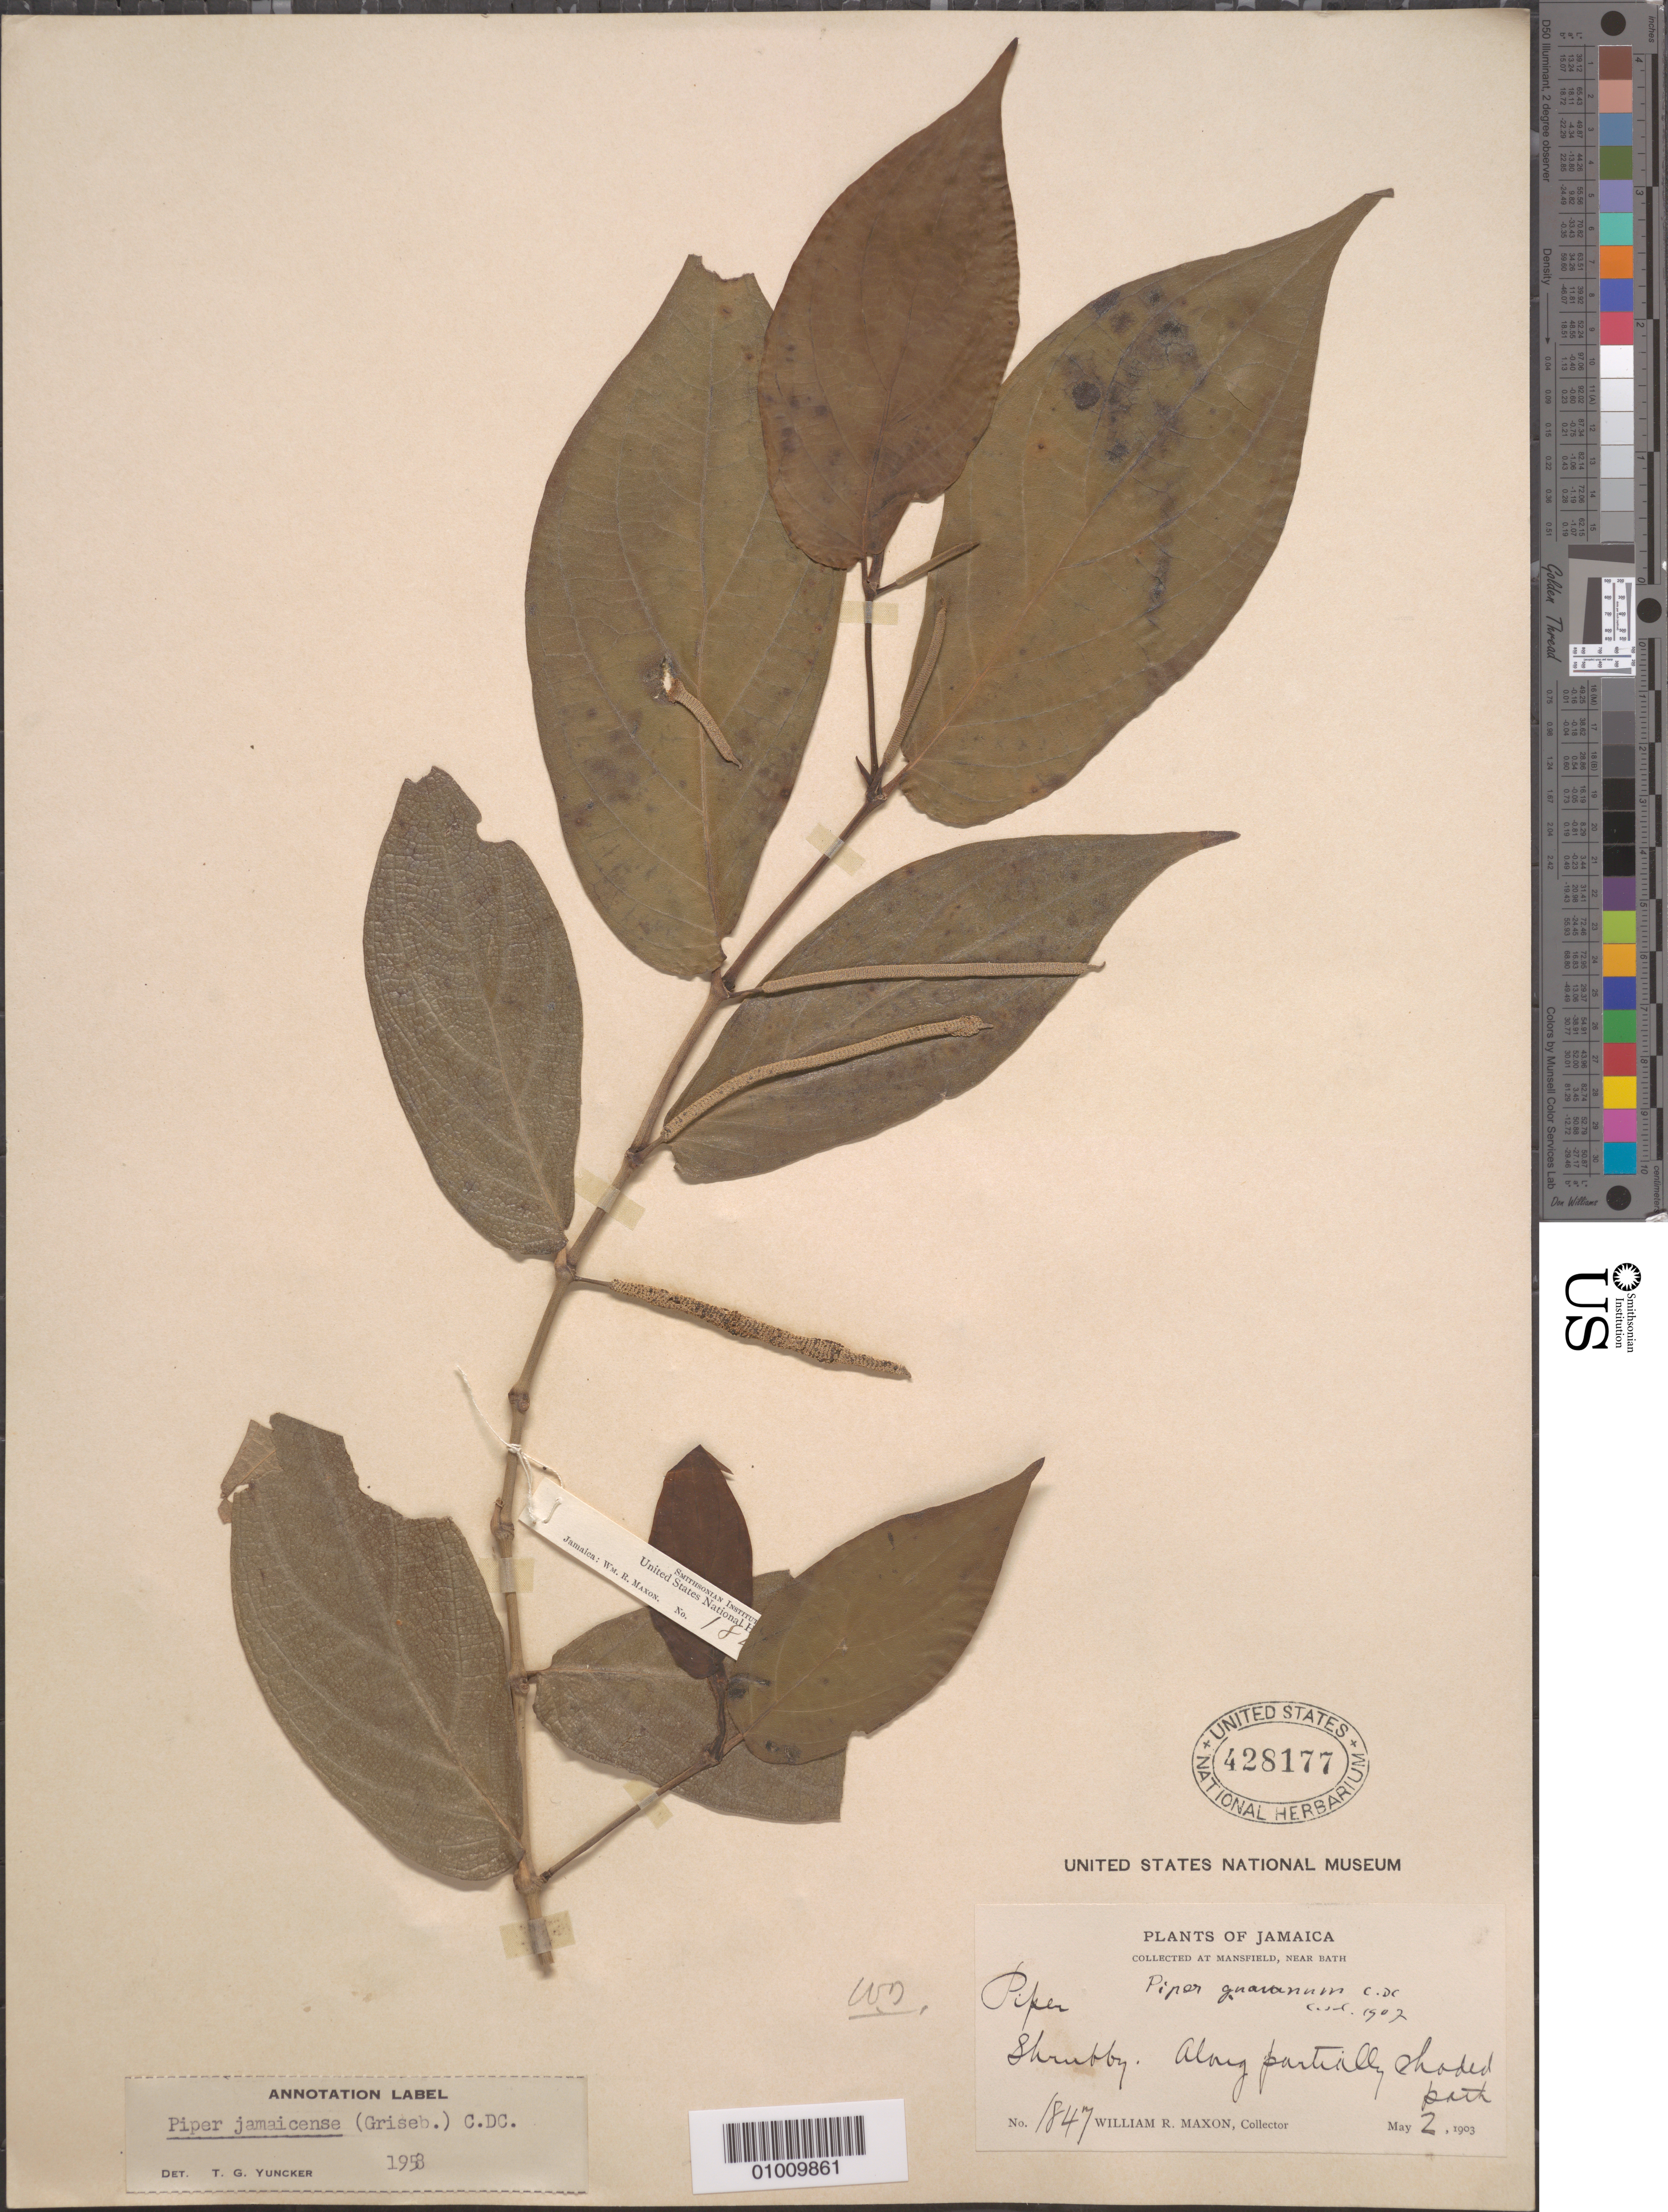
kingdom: Plantae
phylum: Tracheophyta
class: Magnoliopsida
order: Piperales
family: Piperaceae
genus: Piper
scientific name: Piper jamaicense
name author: C. DC.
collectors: W. R. Maxon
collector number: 1847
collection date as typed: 02 May 1903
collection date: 1903-05-02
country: Jamaica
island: Jamaica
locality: Along partially shaded path at Mansfield near Bath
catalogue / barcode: US 428177